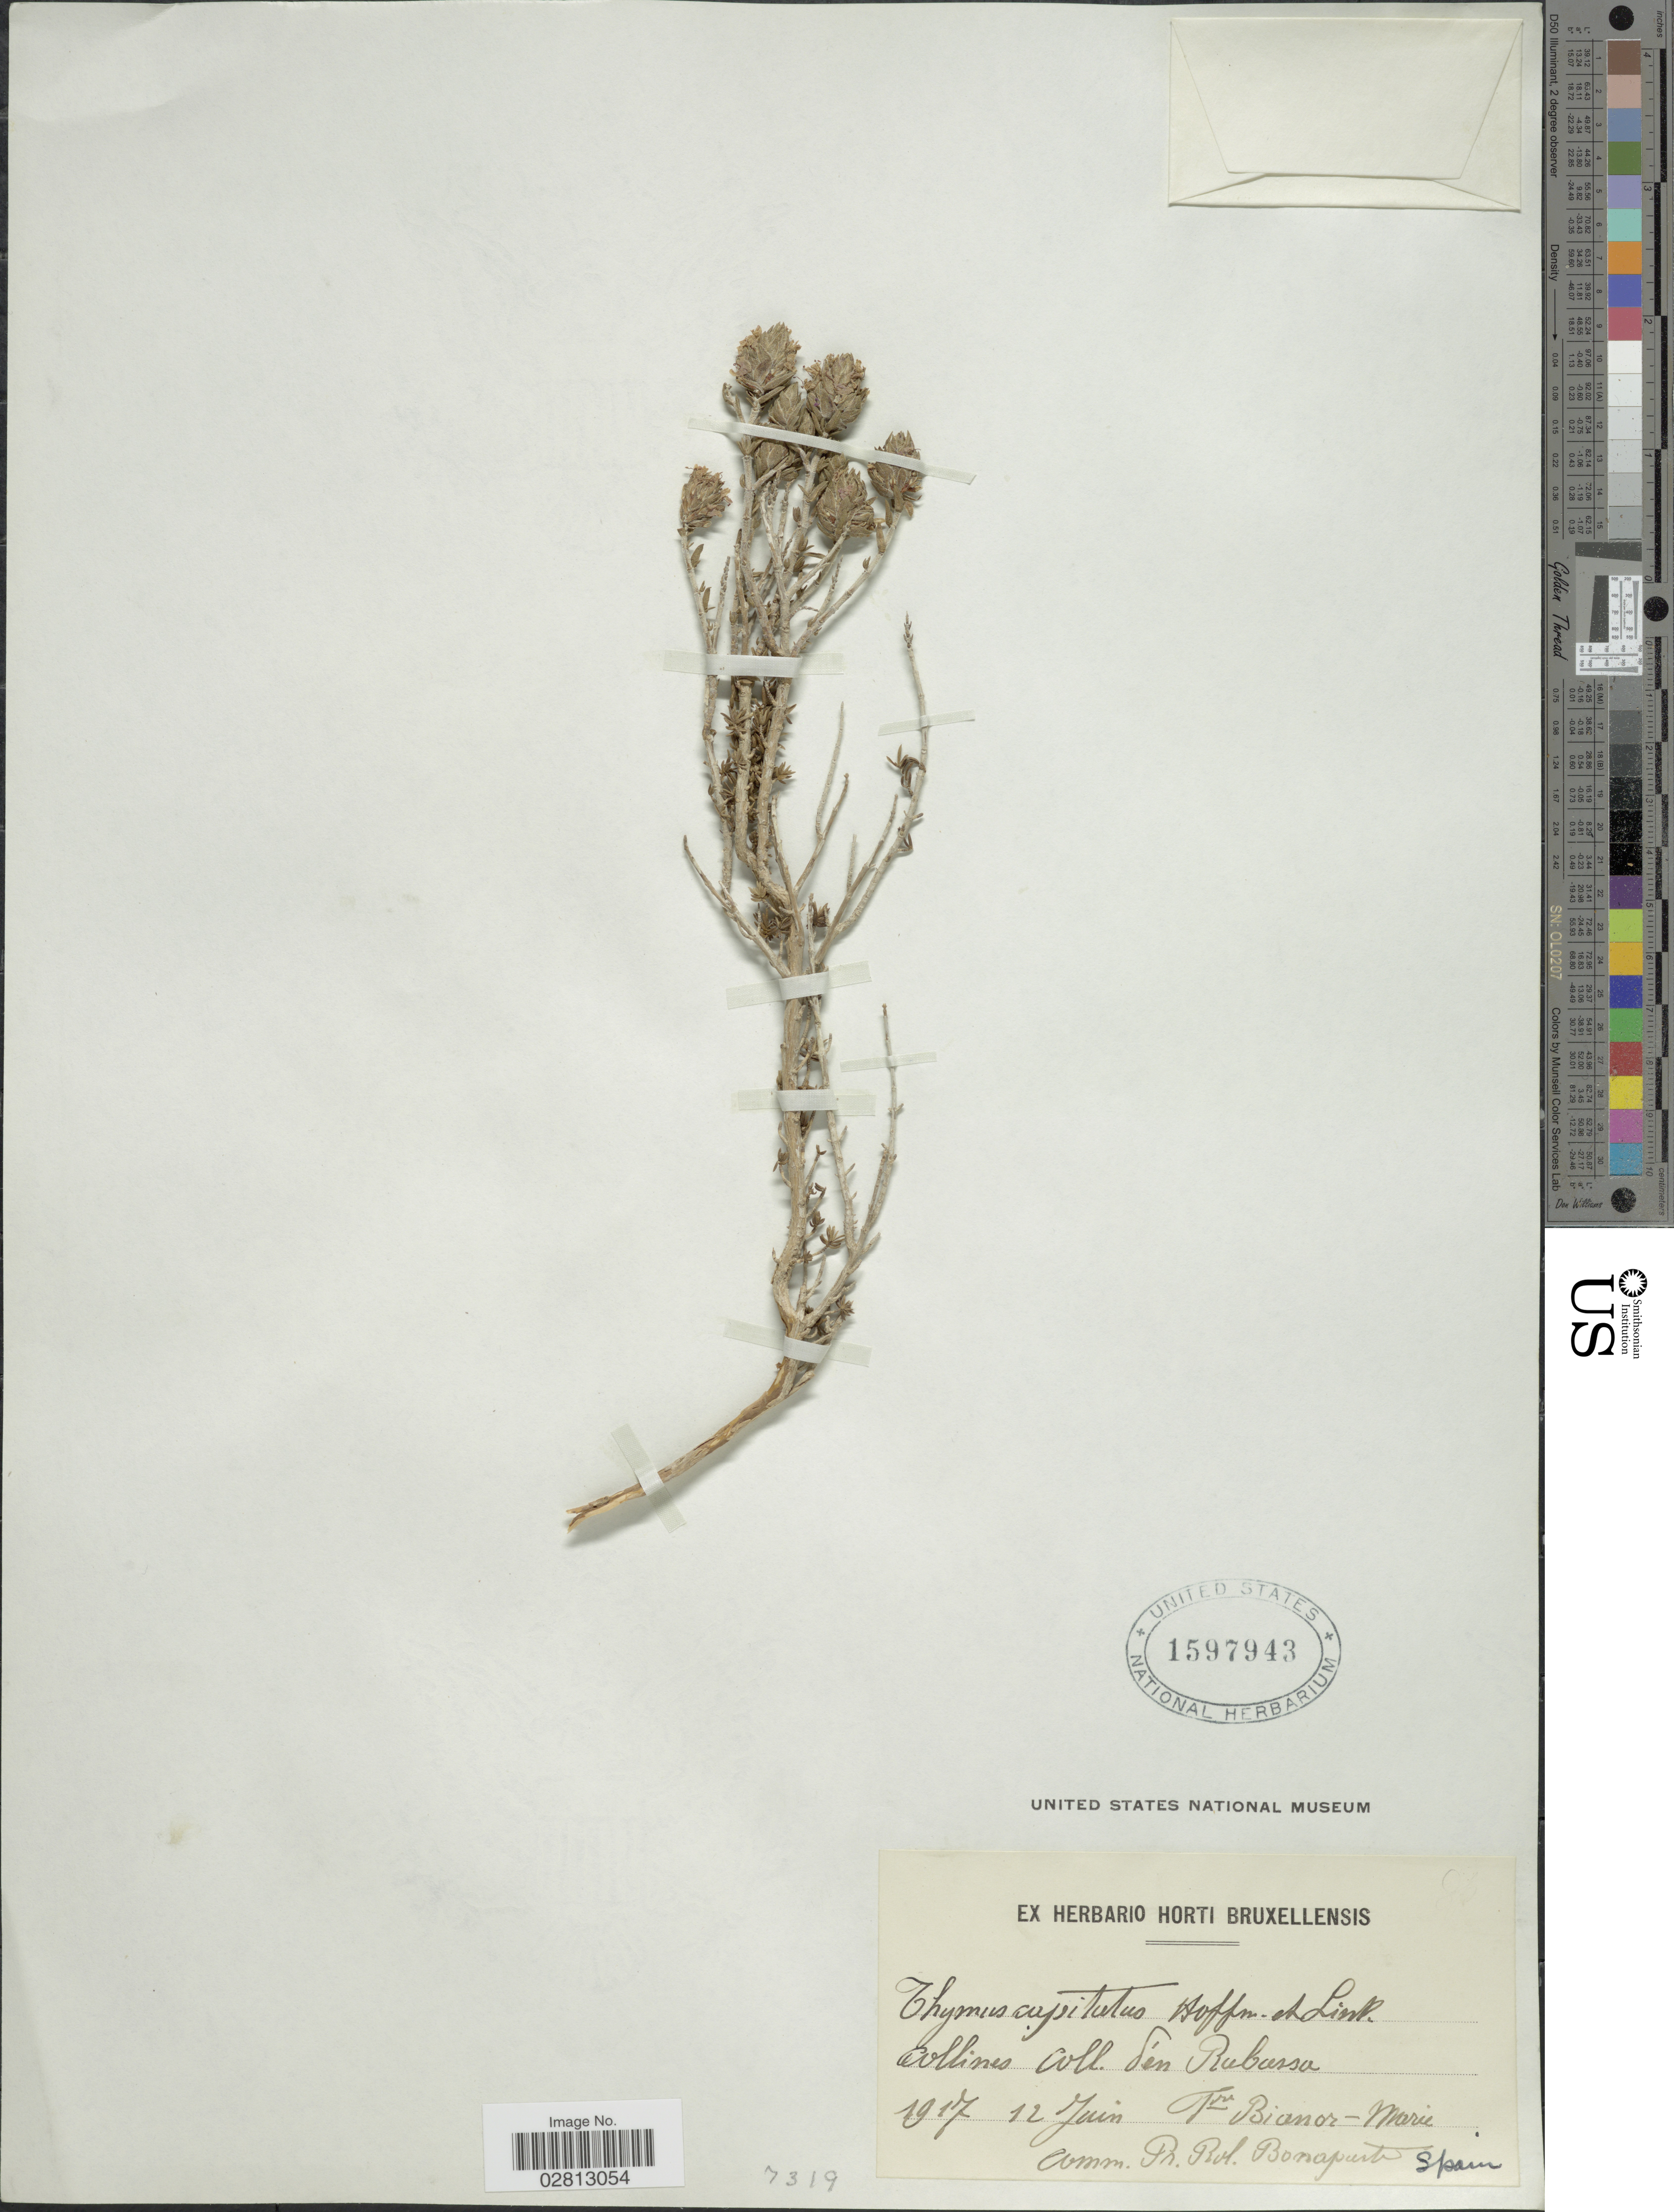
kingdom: Plantae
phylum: Tracheophyta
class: Magnoliopsida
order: Lamiales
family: Lamiaceae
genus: Coridothymus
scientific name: Coridothymus capitatus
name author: (L.) Rchb. f.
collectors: F. Bianor-Marie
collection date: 1917-06-12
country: Spain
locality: Collines coll. dén Rubassa.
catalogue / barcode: US 1597943